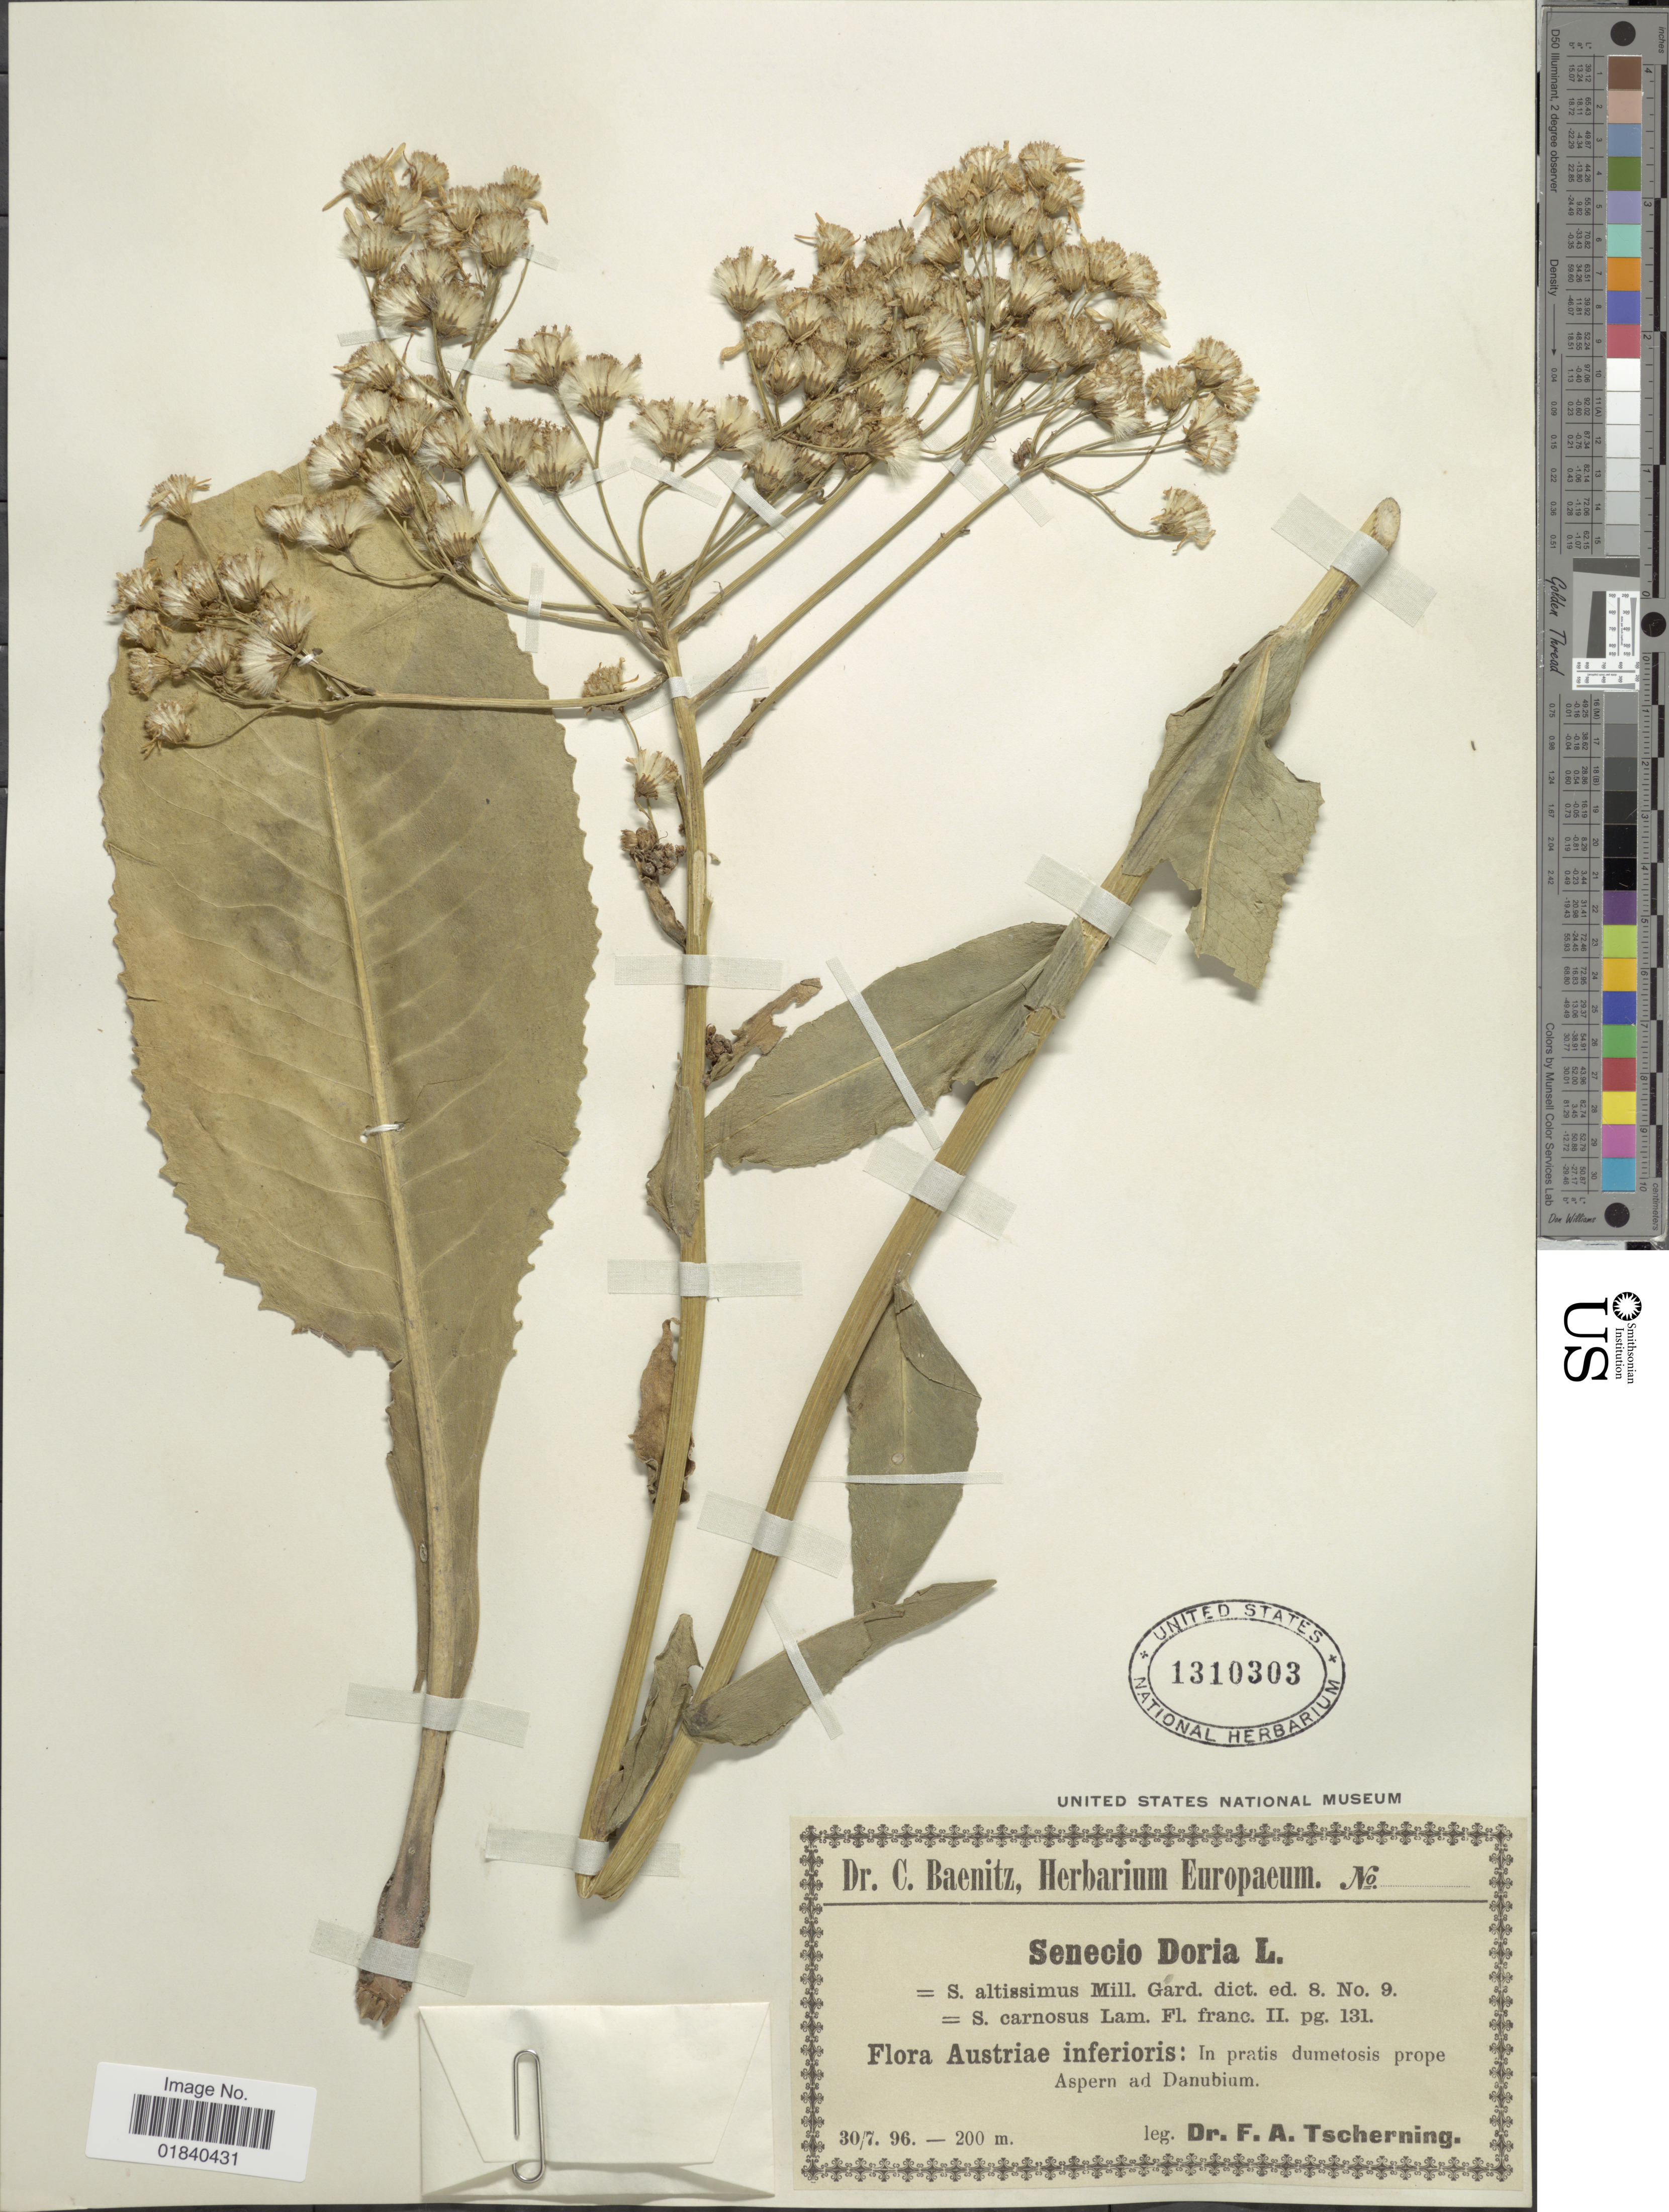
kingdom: Plantae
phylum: Tracheophyta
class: Magnoliopsida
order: Asterales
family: Asteraceae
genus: Senecio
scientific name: Senecio doria L.. nom. cons.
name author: L.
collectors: F. A. Tscherning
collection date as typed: Transcribed d/m/y: 30/7/96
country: Austria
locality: Austriae inferioris: In pratis dumetosis prope Aspern ad Danubium.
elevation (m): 200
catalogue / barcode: US 1310303